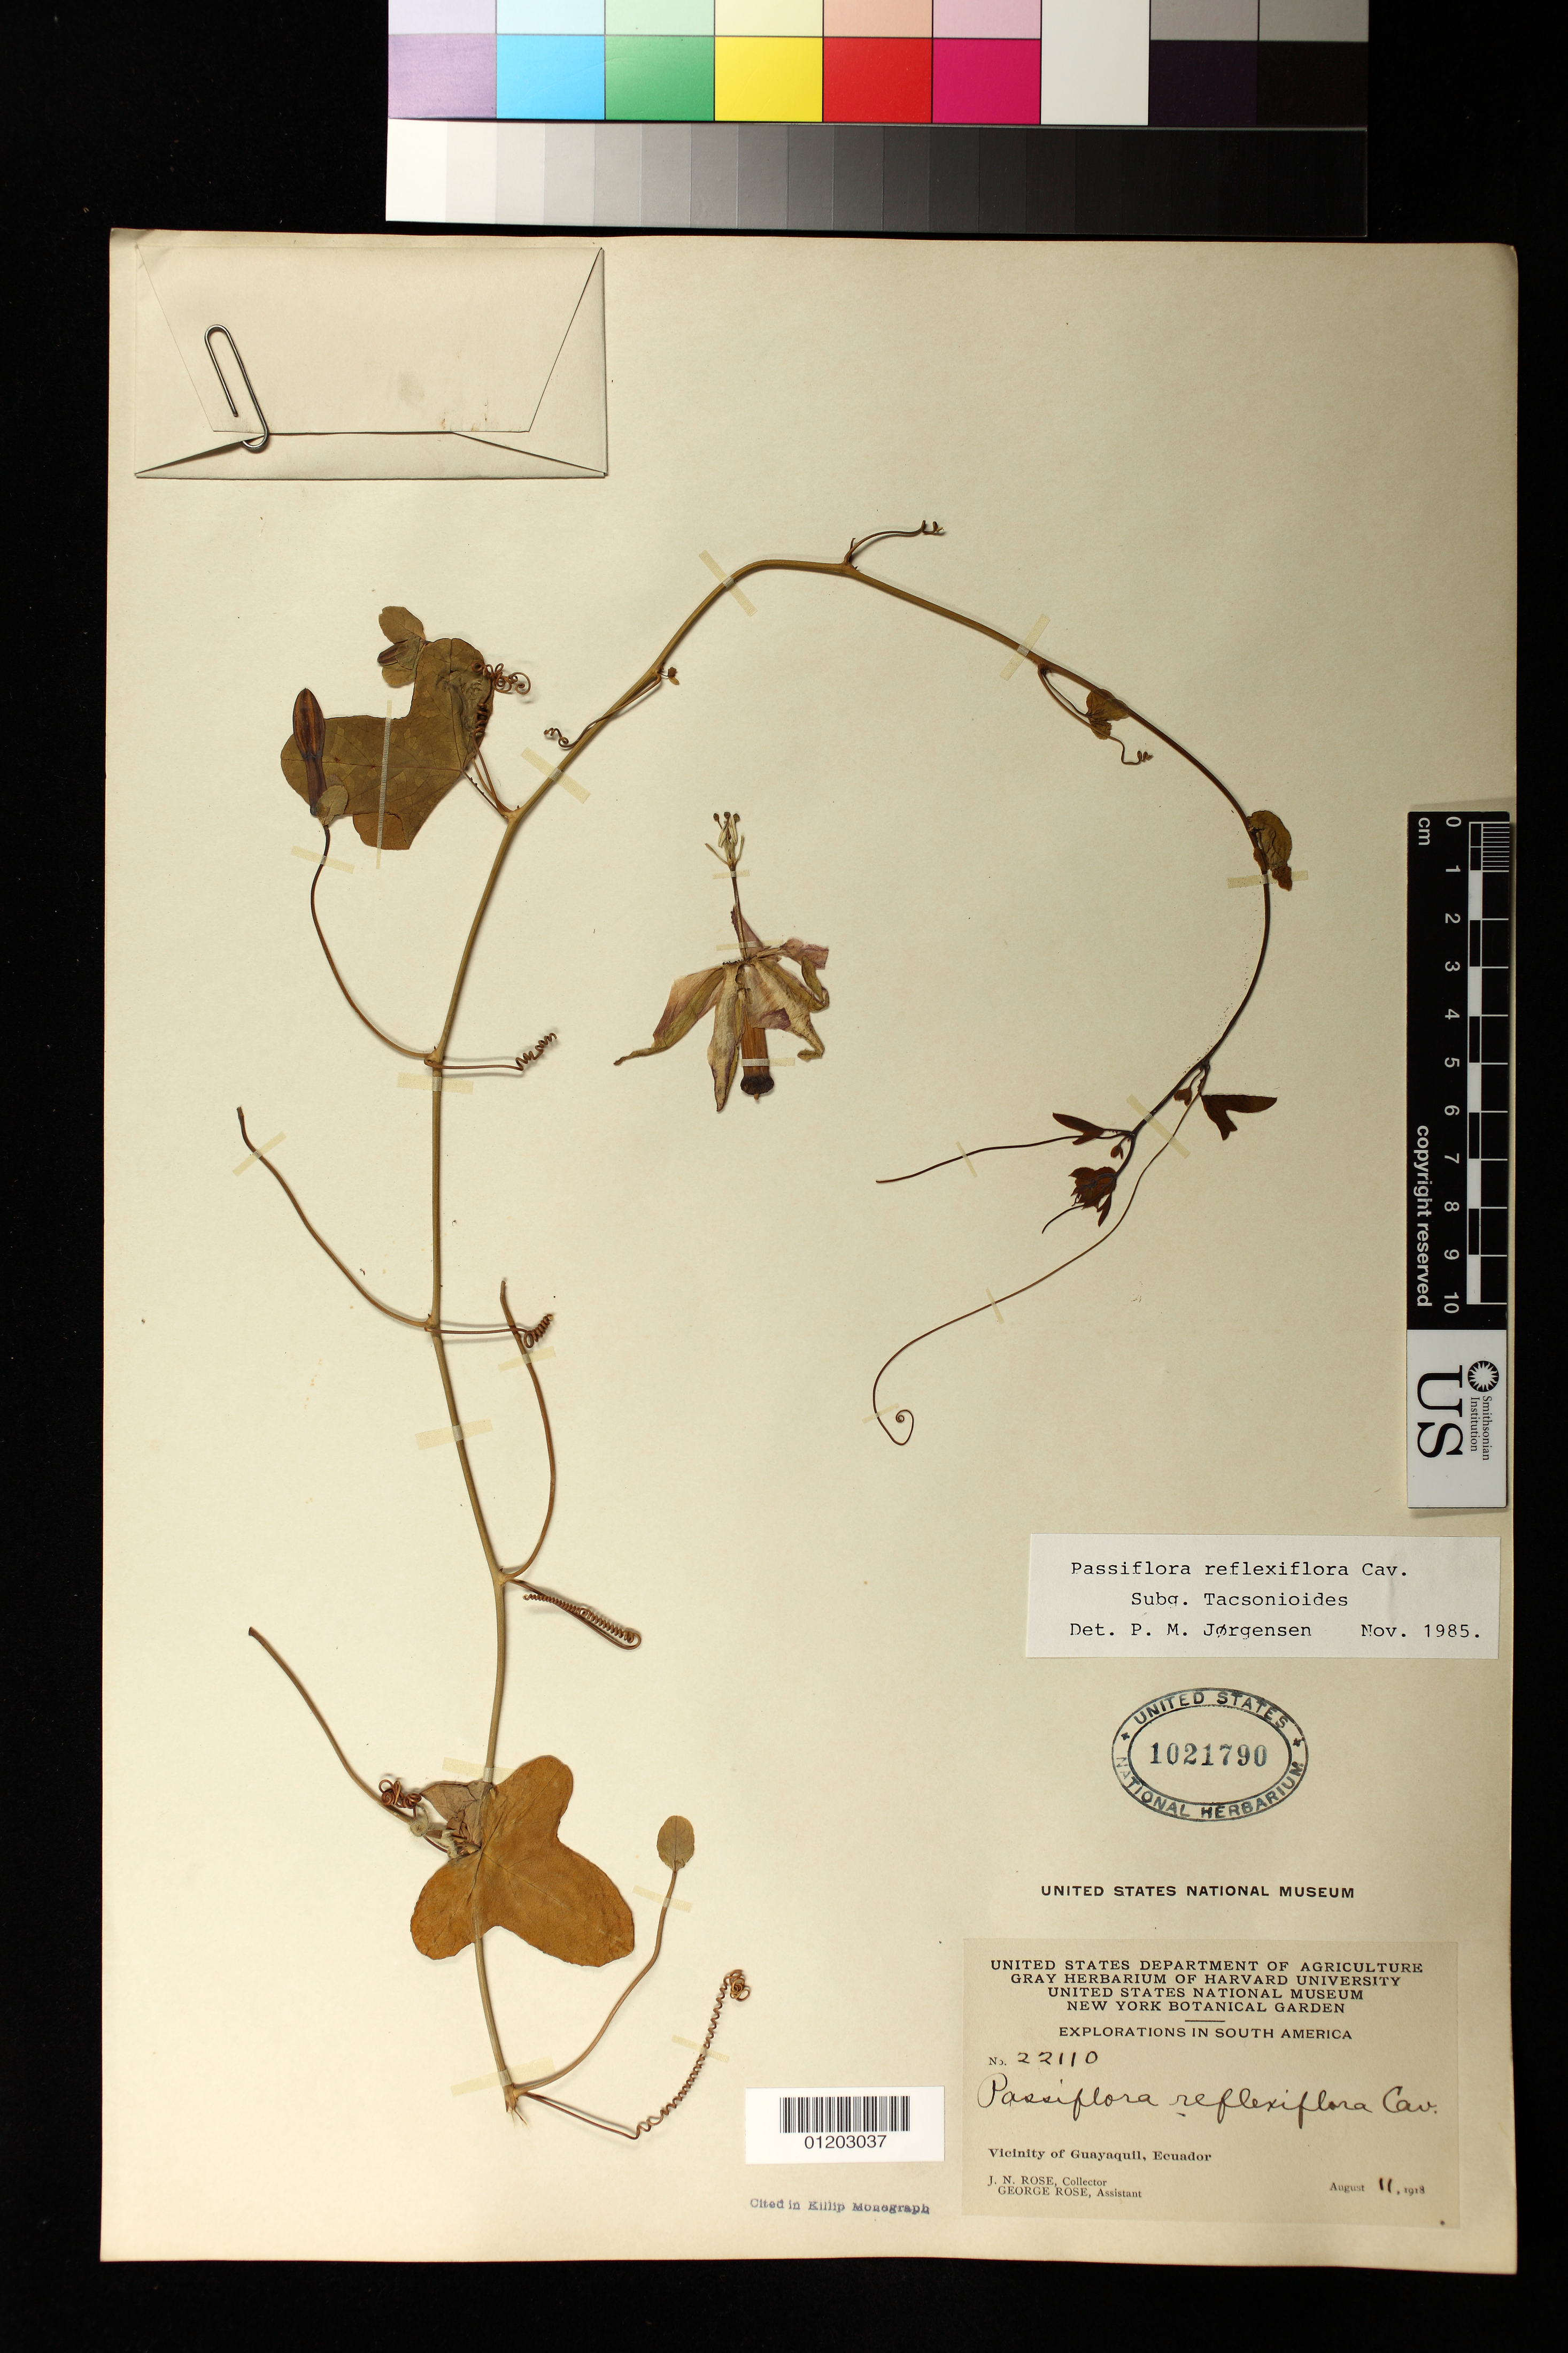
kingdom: Plantae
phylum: Tracheophyta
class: Magnoliopsida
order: Malpighiales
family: Passifloraceae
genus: Passiflora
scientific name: Passiflora reflexiflora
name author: Cav.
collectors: J. N. Rose & G. Rose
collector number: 22110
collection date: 1918-08-11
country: Ecuador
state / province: Guayas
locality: Vicinity of Guayaquil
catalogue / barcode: US 1021790